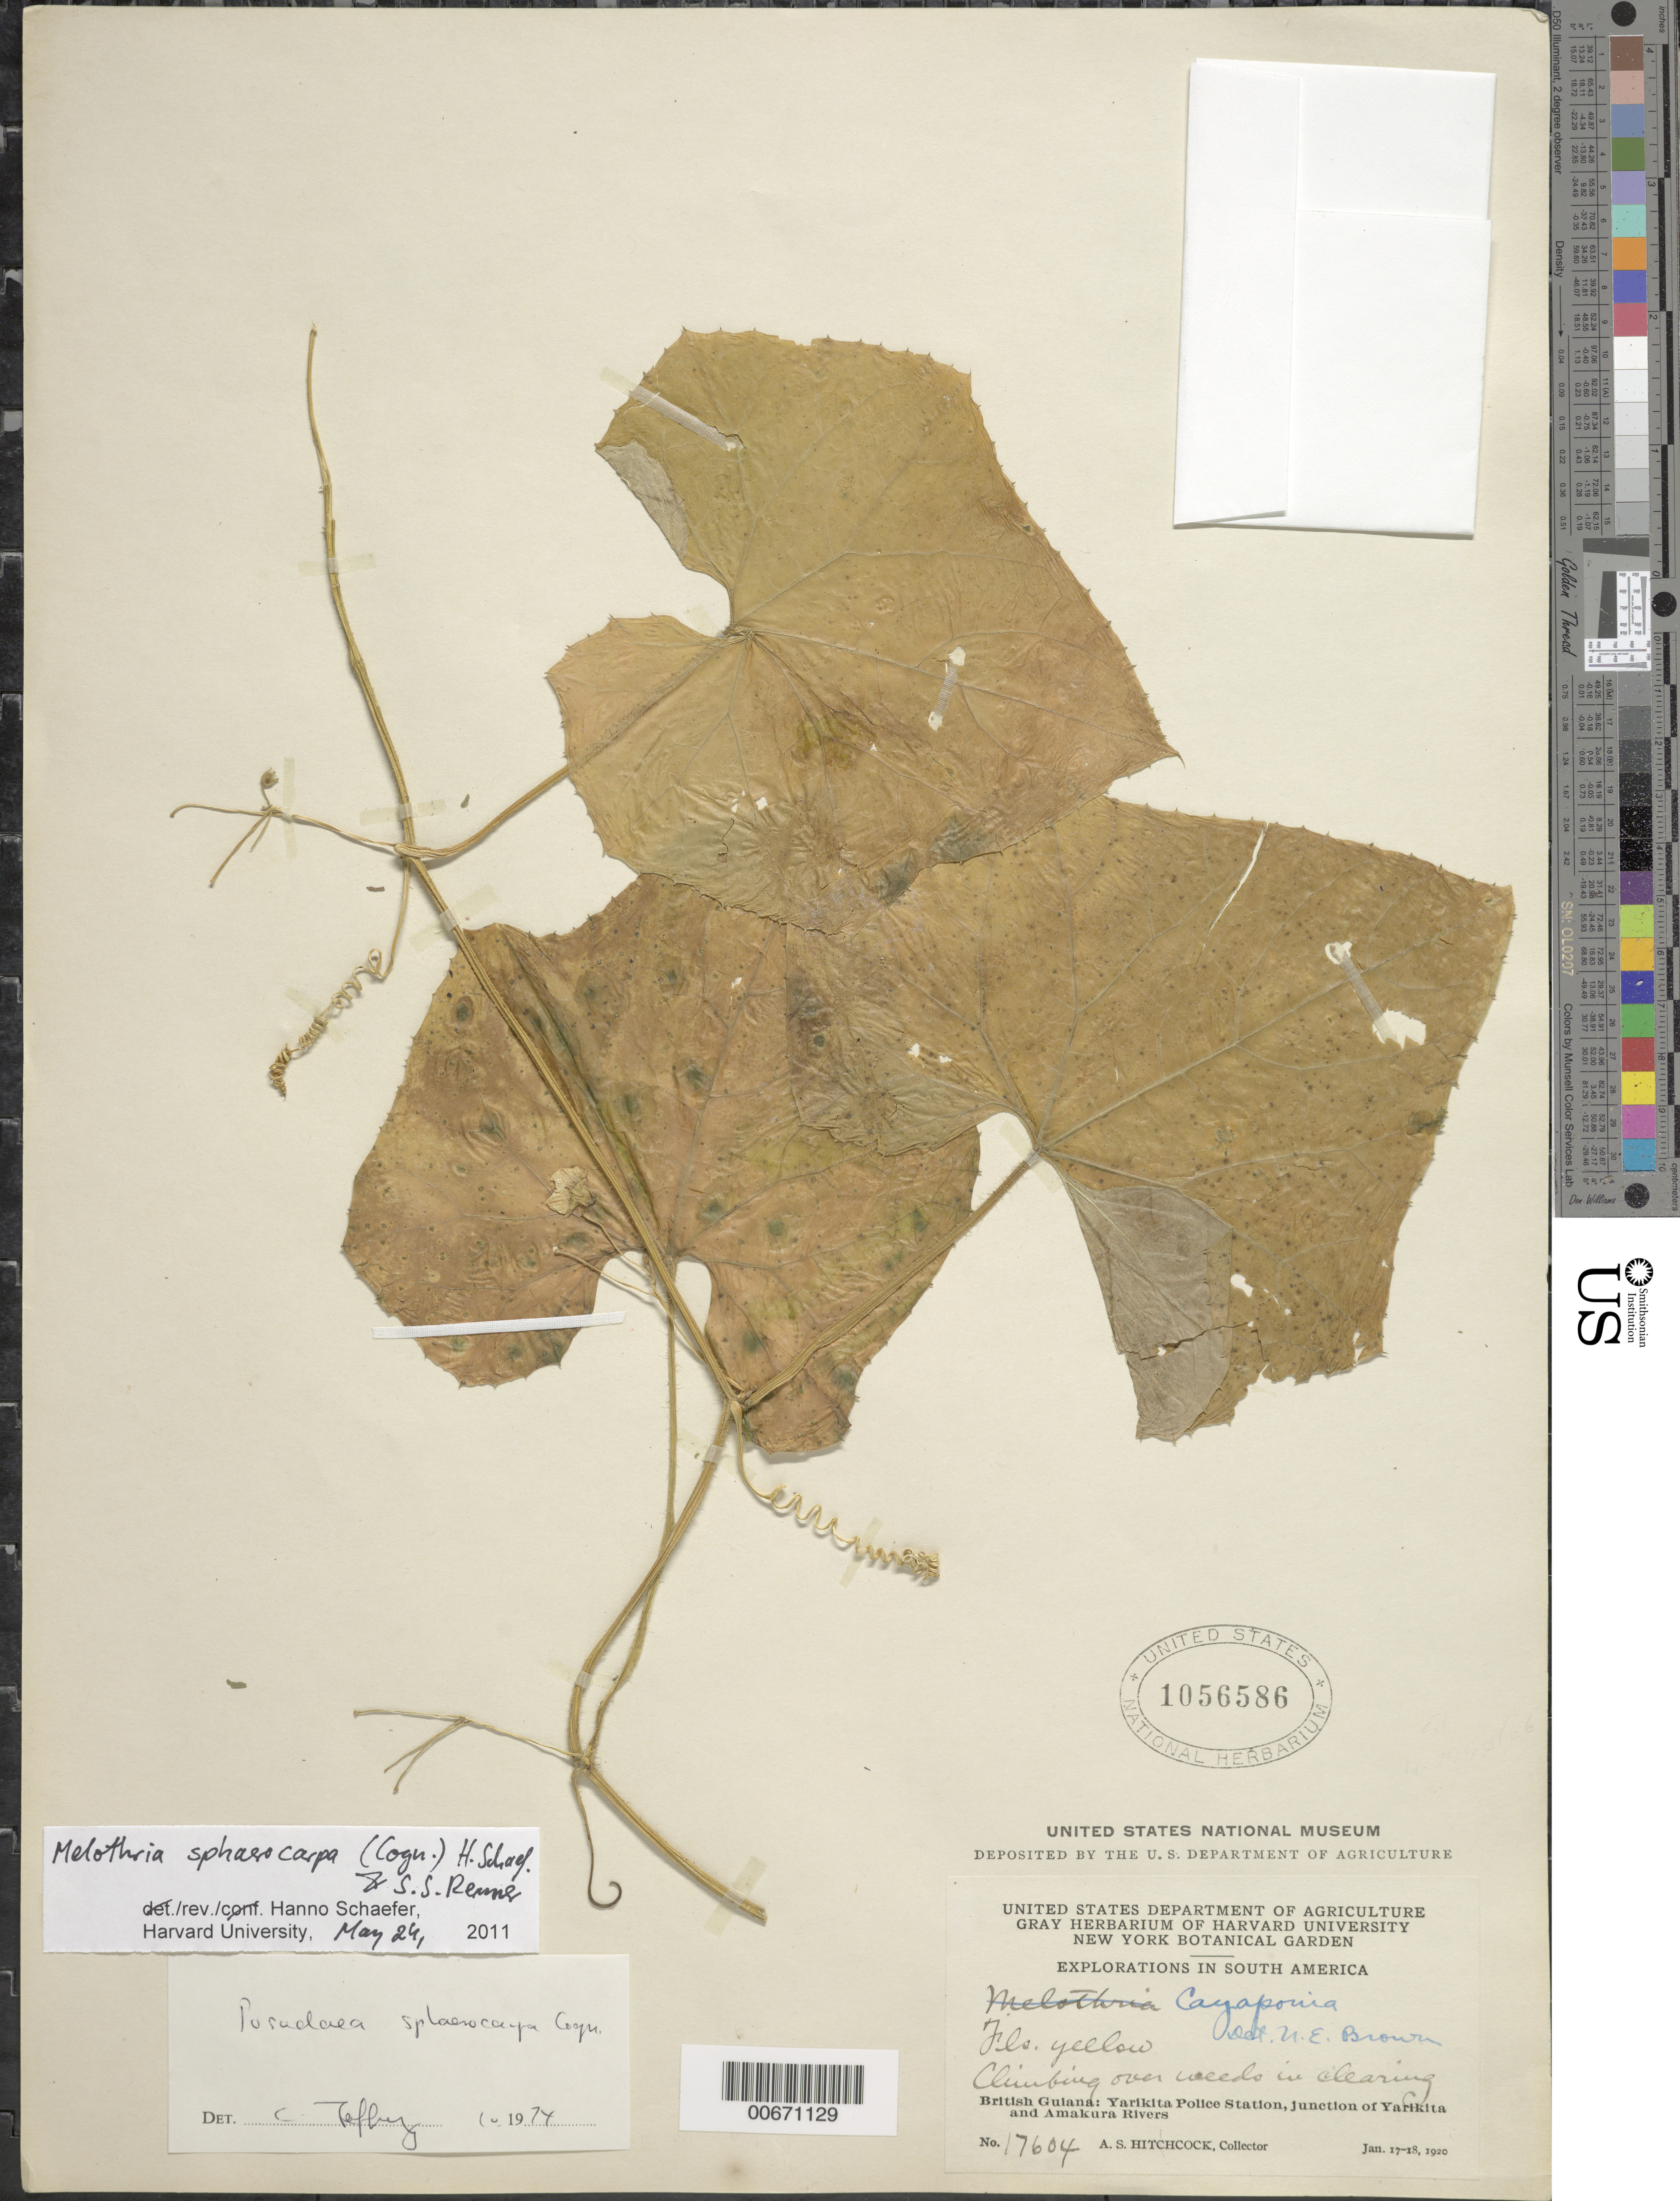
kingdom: Plantae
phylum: Tracheophyta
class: Magnoliopsida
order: Cucurbitales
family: Cucurbitaceae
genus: Posadaea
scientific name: Posadaea sphaerocarpa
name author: Cogn.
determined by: Jeffrey, C.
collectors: A. S. Hitchcock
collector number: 17604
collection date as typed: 17-Jan-20 to 18-Jan-20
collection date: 1920-01-17/1920-01-18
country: Guyana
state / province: Barima-Waini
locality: Yarikita Police Sta., junct. of Yarikita & Amakura Rivers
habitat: Clearing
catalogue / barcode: US 1056586